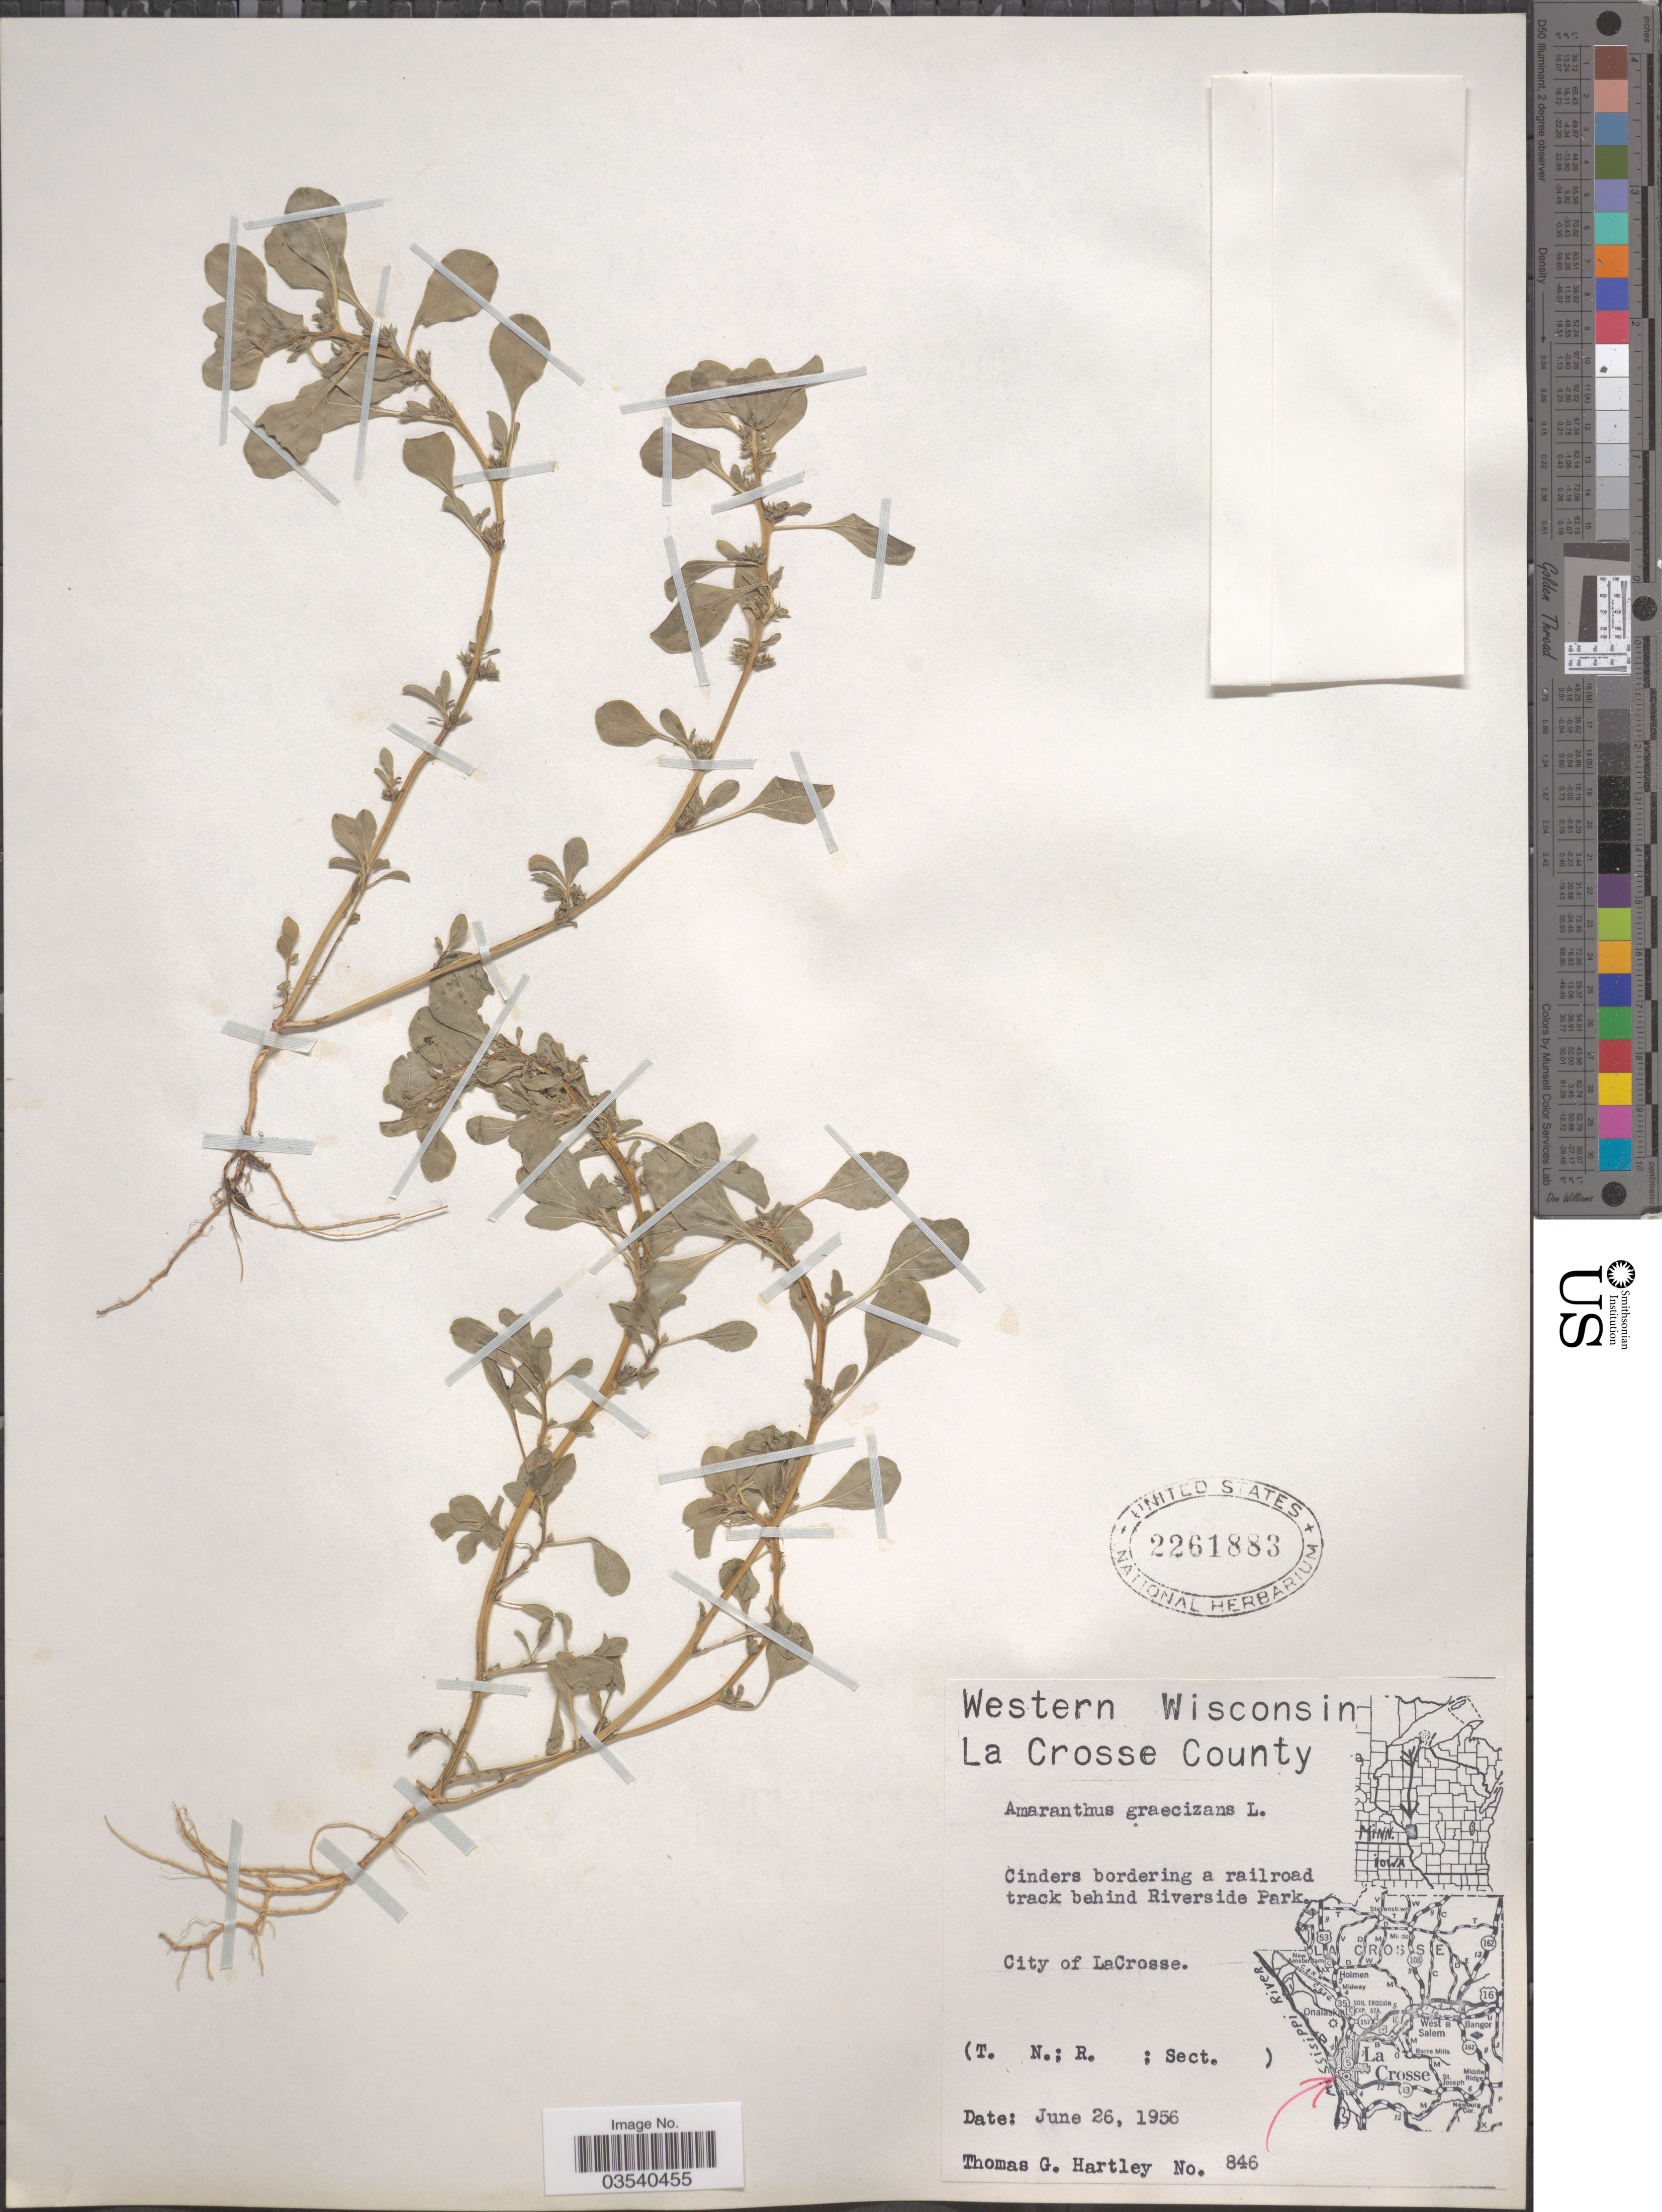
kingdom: Plantae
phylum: Tracheophyta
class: Magnoliopsida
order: Caryophyllales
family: Amaranthaceae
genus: Amaranthus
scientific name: Amaranthus graecizans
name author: L.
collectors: T. G. Hartley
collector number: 846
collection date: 1956-06-26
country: United States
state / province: Wisconsin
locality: Western Wisconsin. La Crosse County. Cinders bordering a railroad track behind Riverside Park. City of LaCrosse.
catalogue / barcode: US 2261883